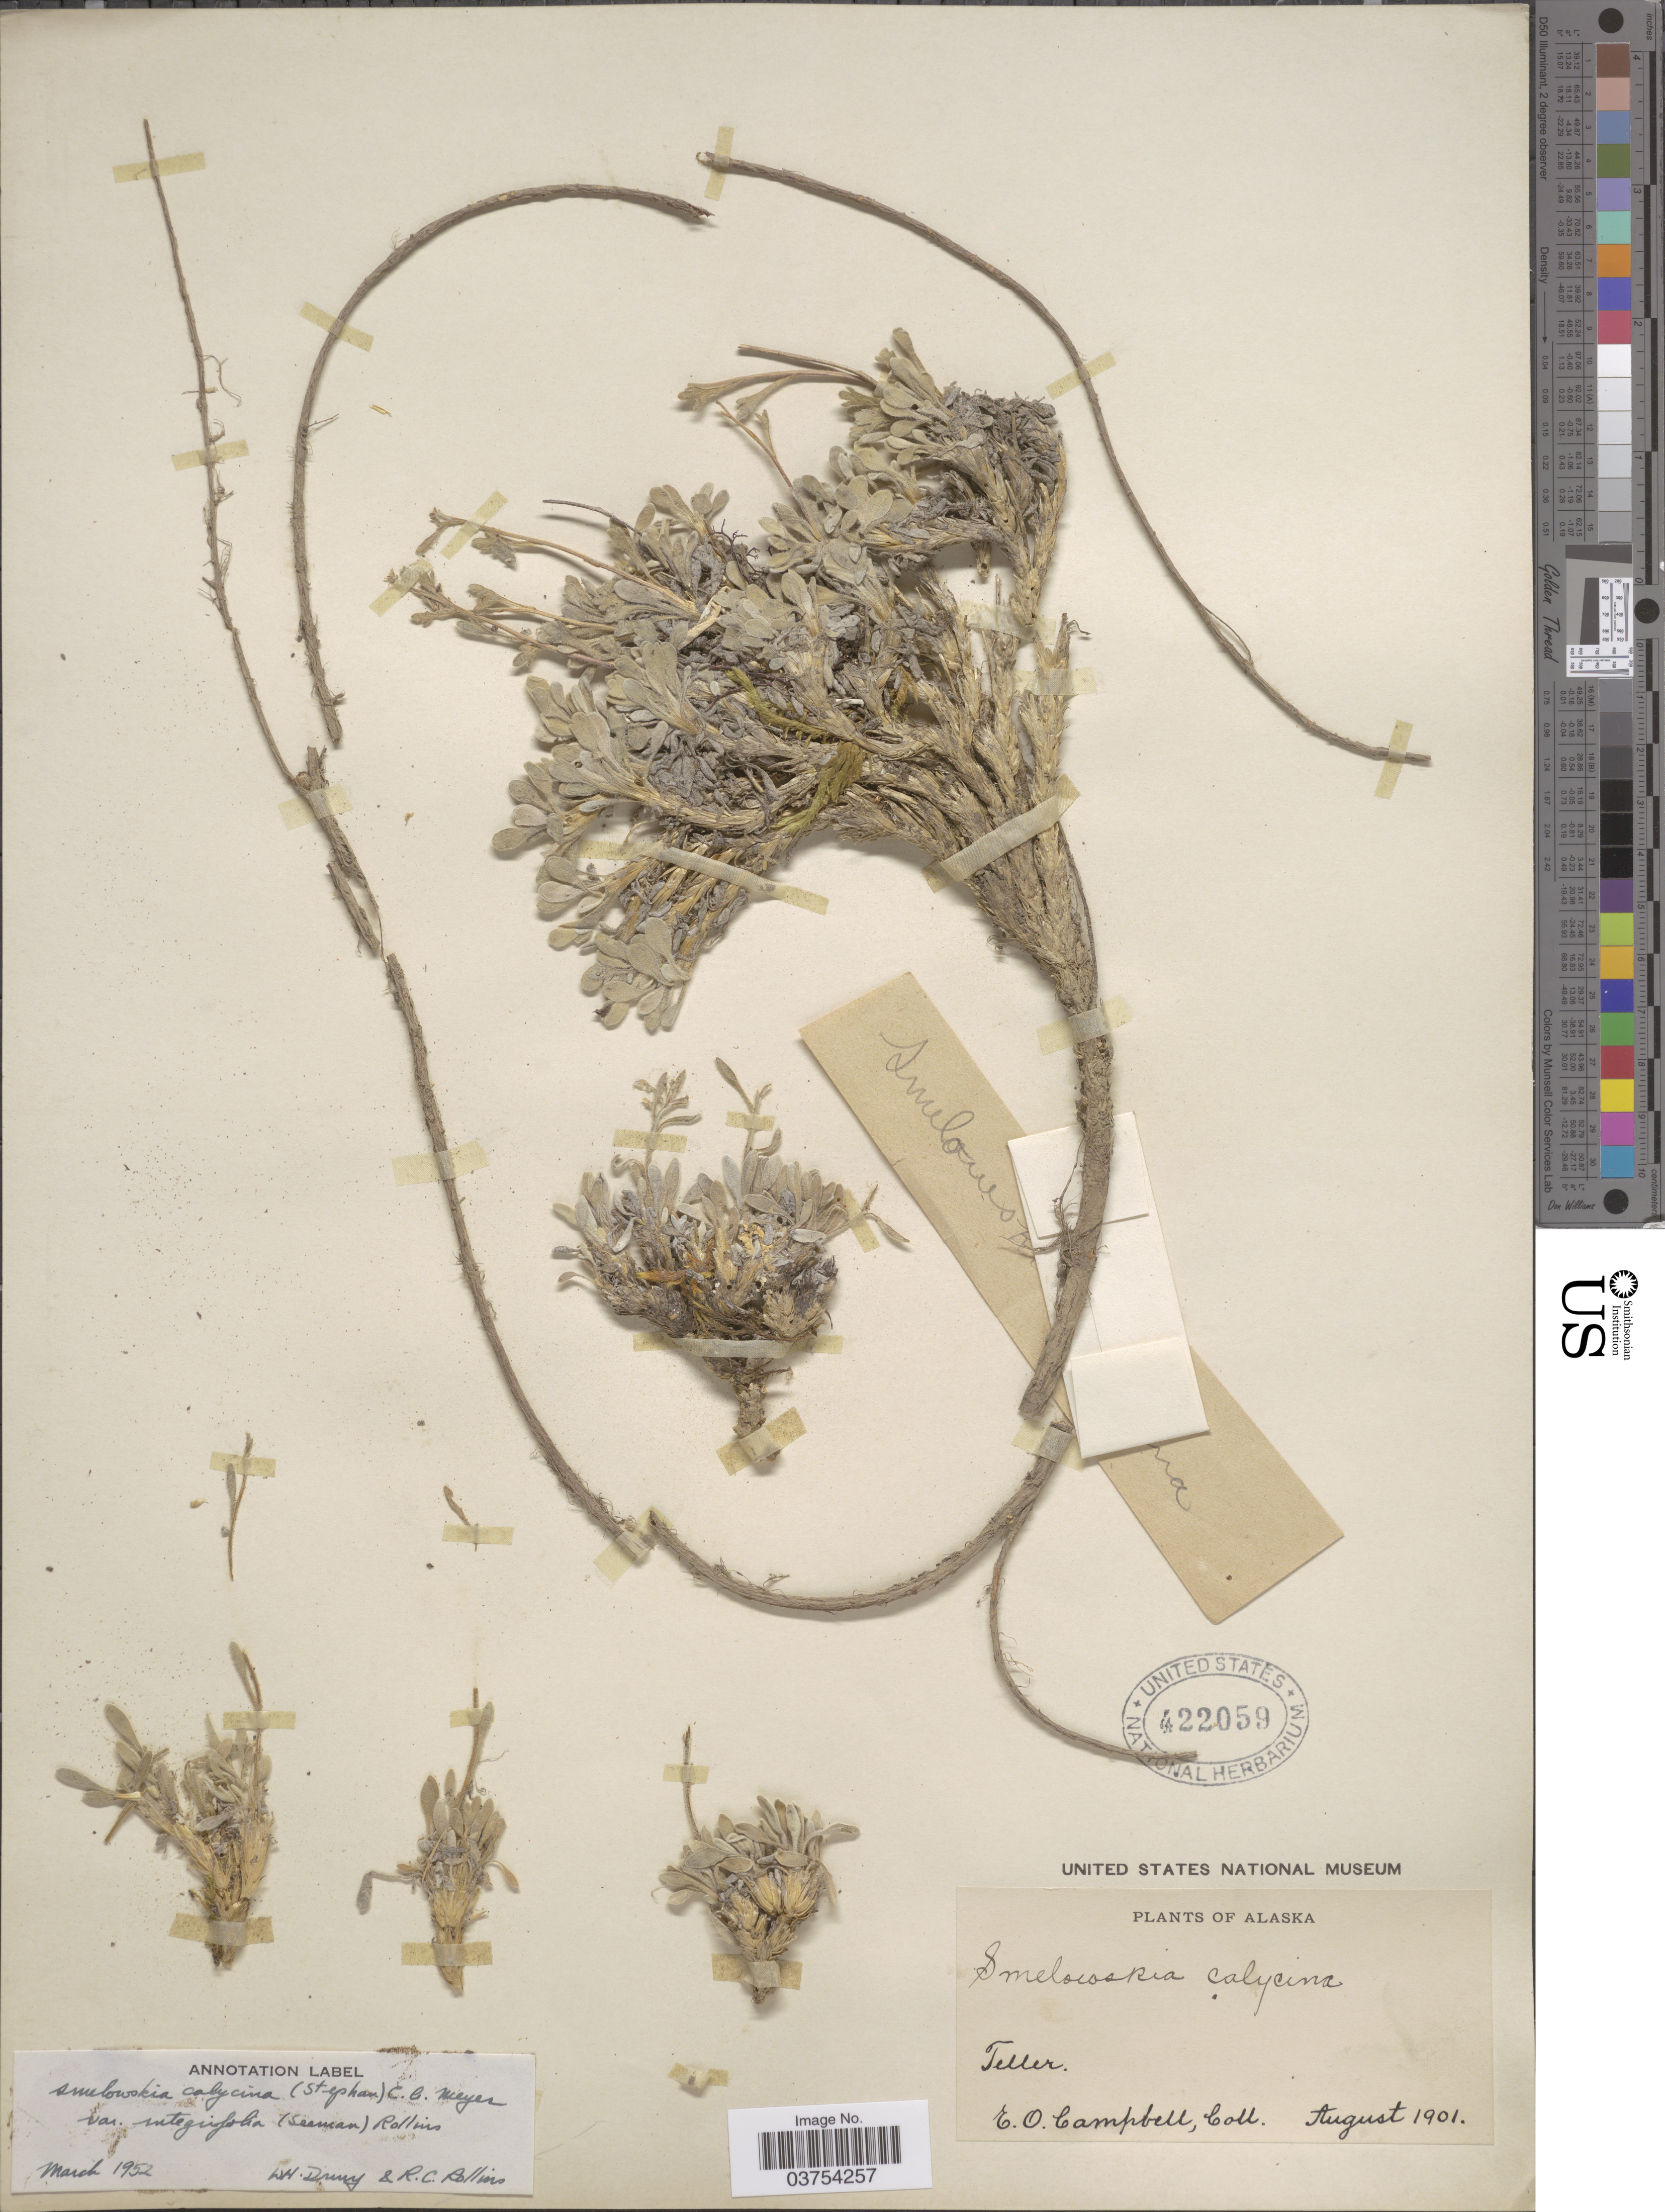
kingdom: Plantae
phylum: Tracheophyta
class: Magnoliopsida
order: Brassicales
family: Brassicaceae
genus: Smelowskia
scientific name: Smelowskia calycina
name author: (Stephan) C.A. Mey.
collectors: E. Campbell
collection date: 1901-08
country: United States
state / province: Alaska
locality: Teller.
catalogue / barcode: US 422059